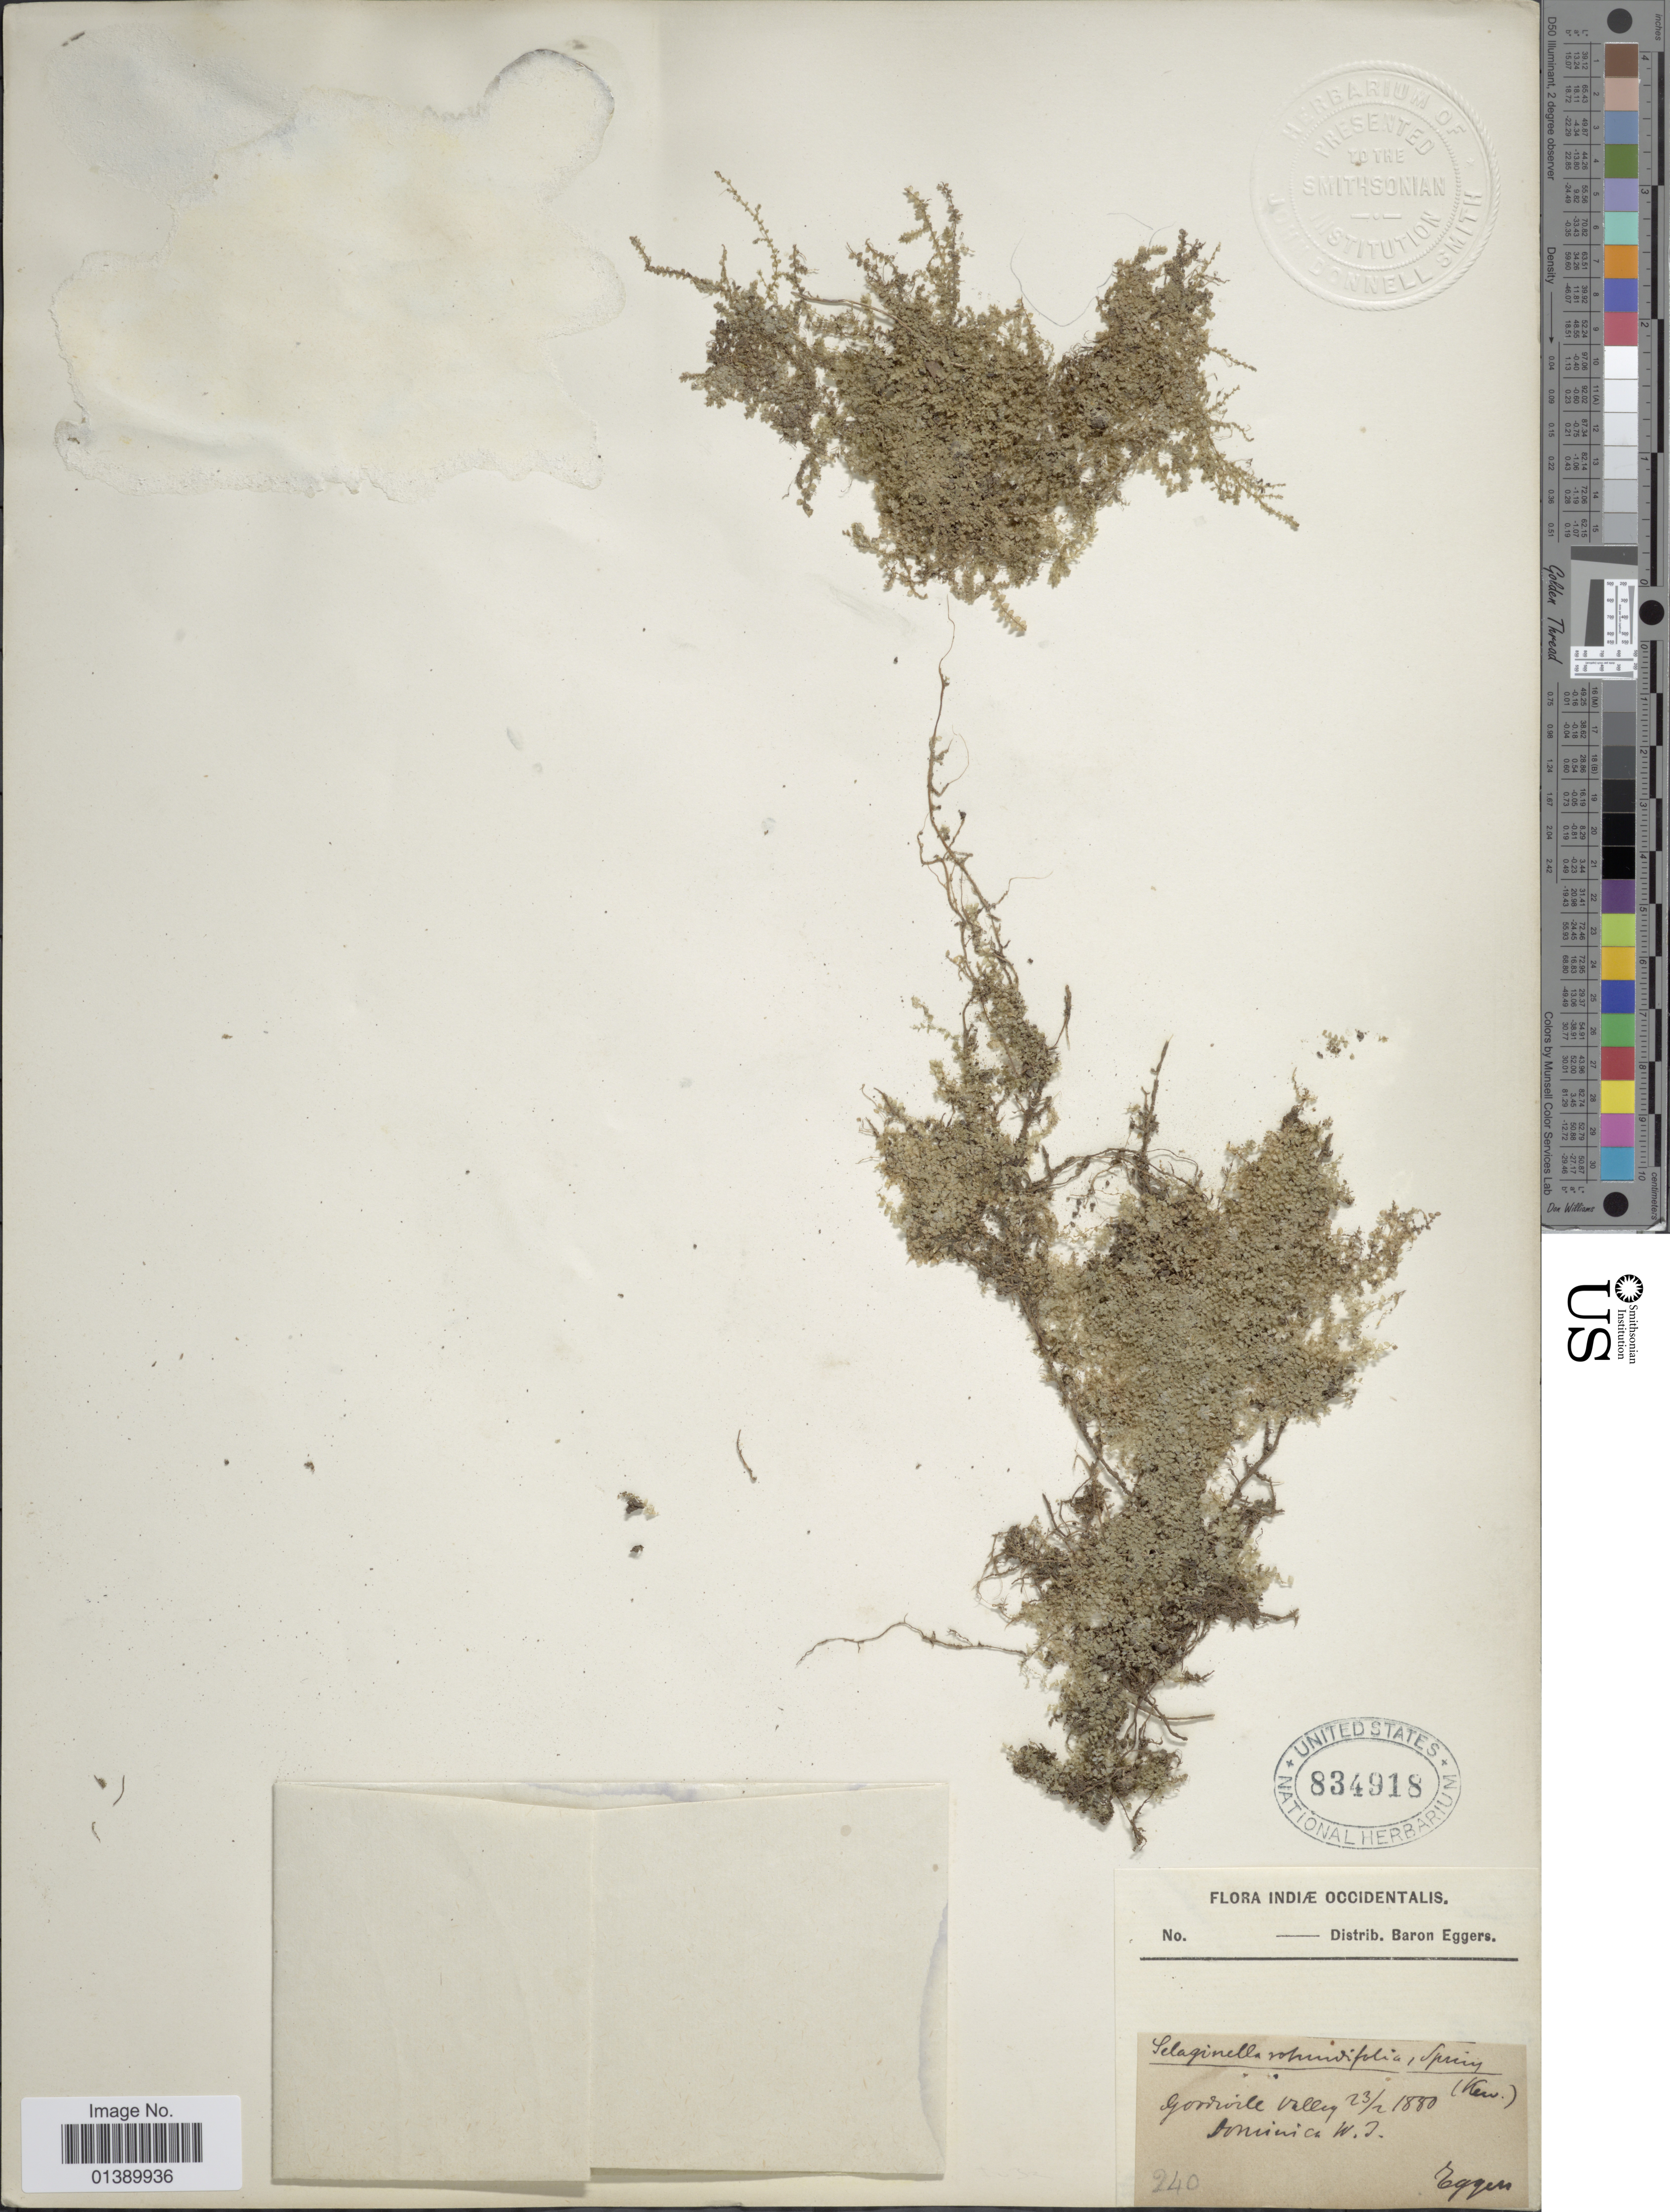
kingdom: Plantae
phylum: Tracheophyta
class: Lycopodiopsida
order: Selaginellales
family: Selaginellaceae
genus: Selaginella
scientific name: Selaginella rotundifolia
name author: Spring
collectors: H. F. A. von Eggers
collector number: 240*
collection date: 1880-02-23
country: Dominica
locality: Goodwill Valley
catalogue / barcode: US 834918